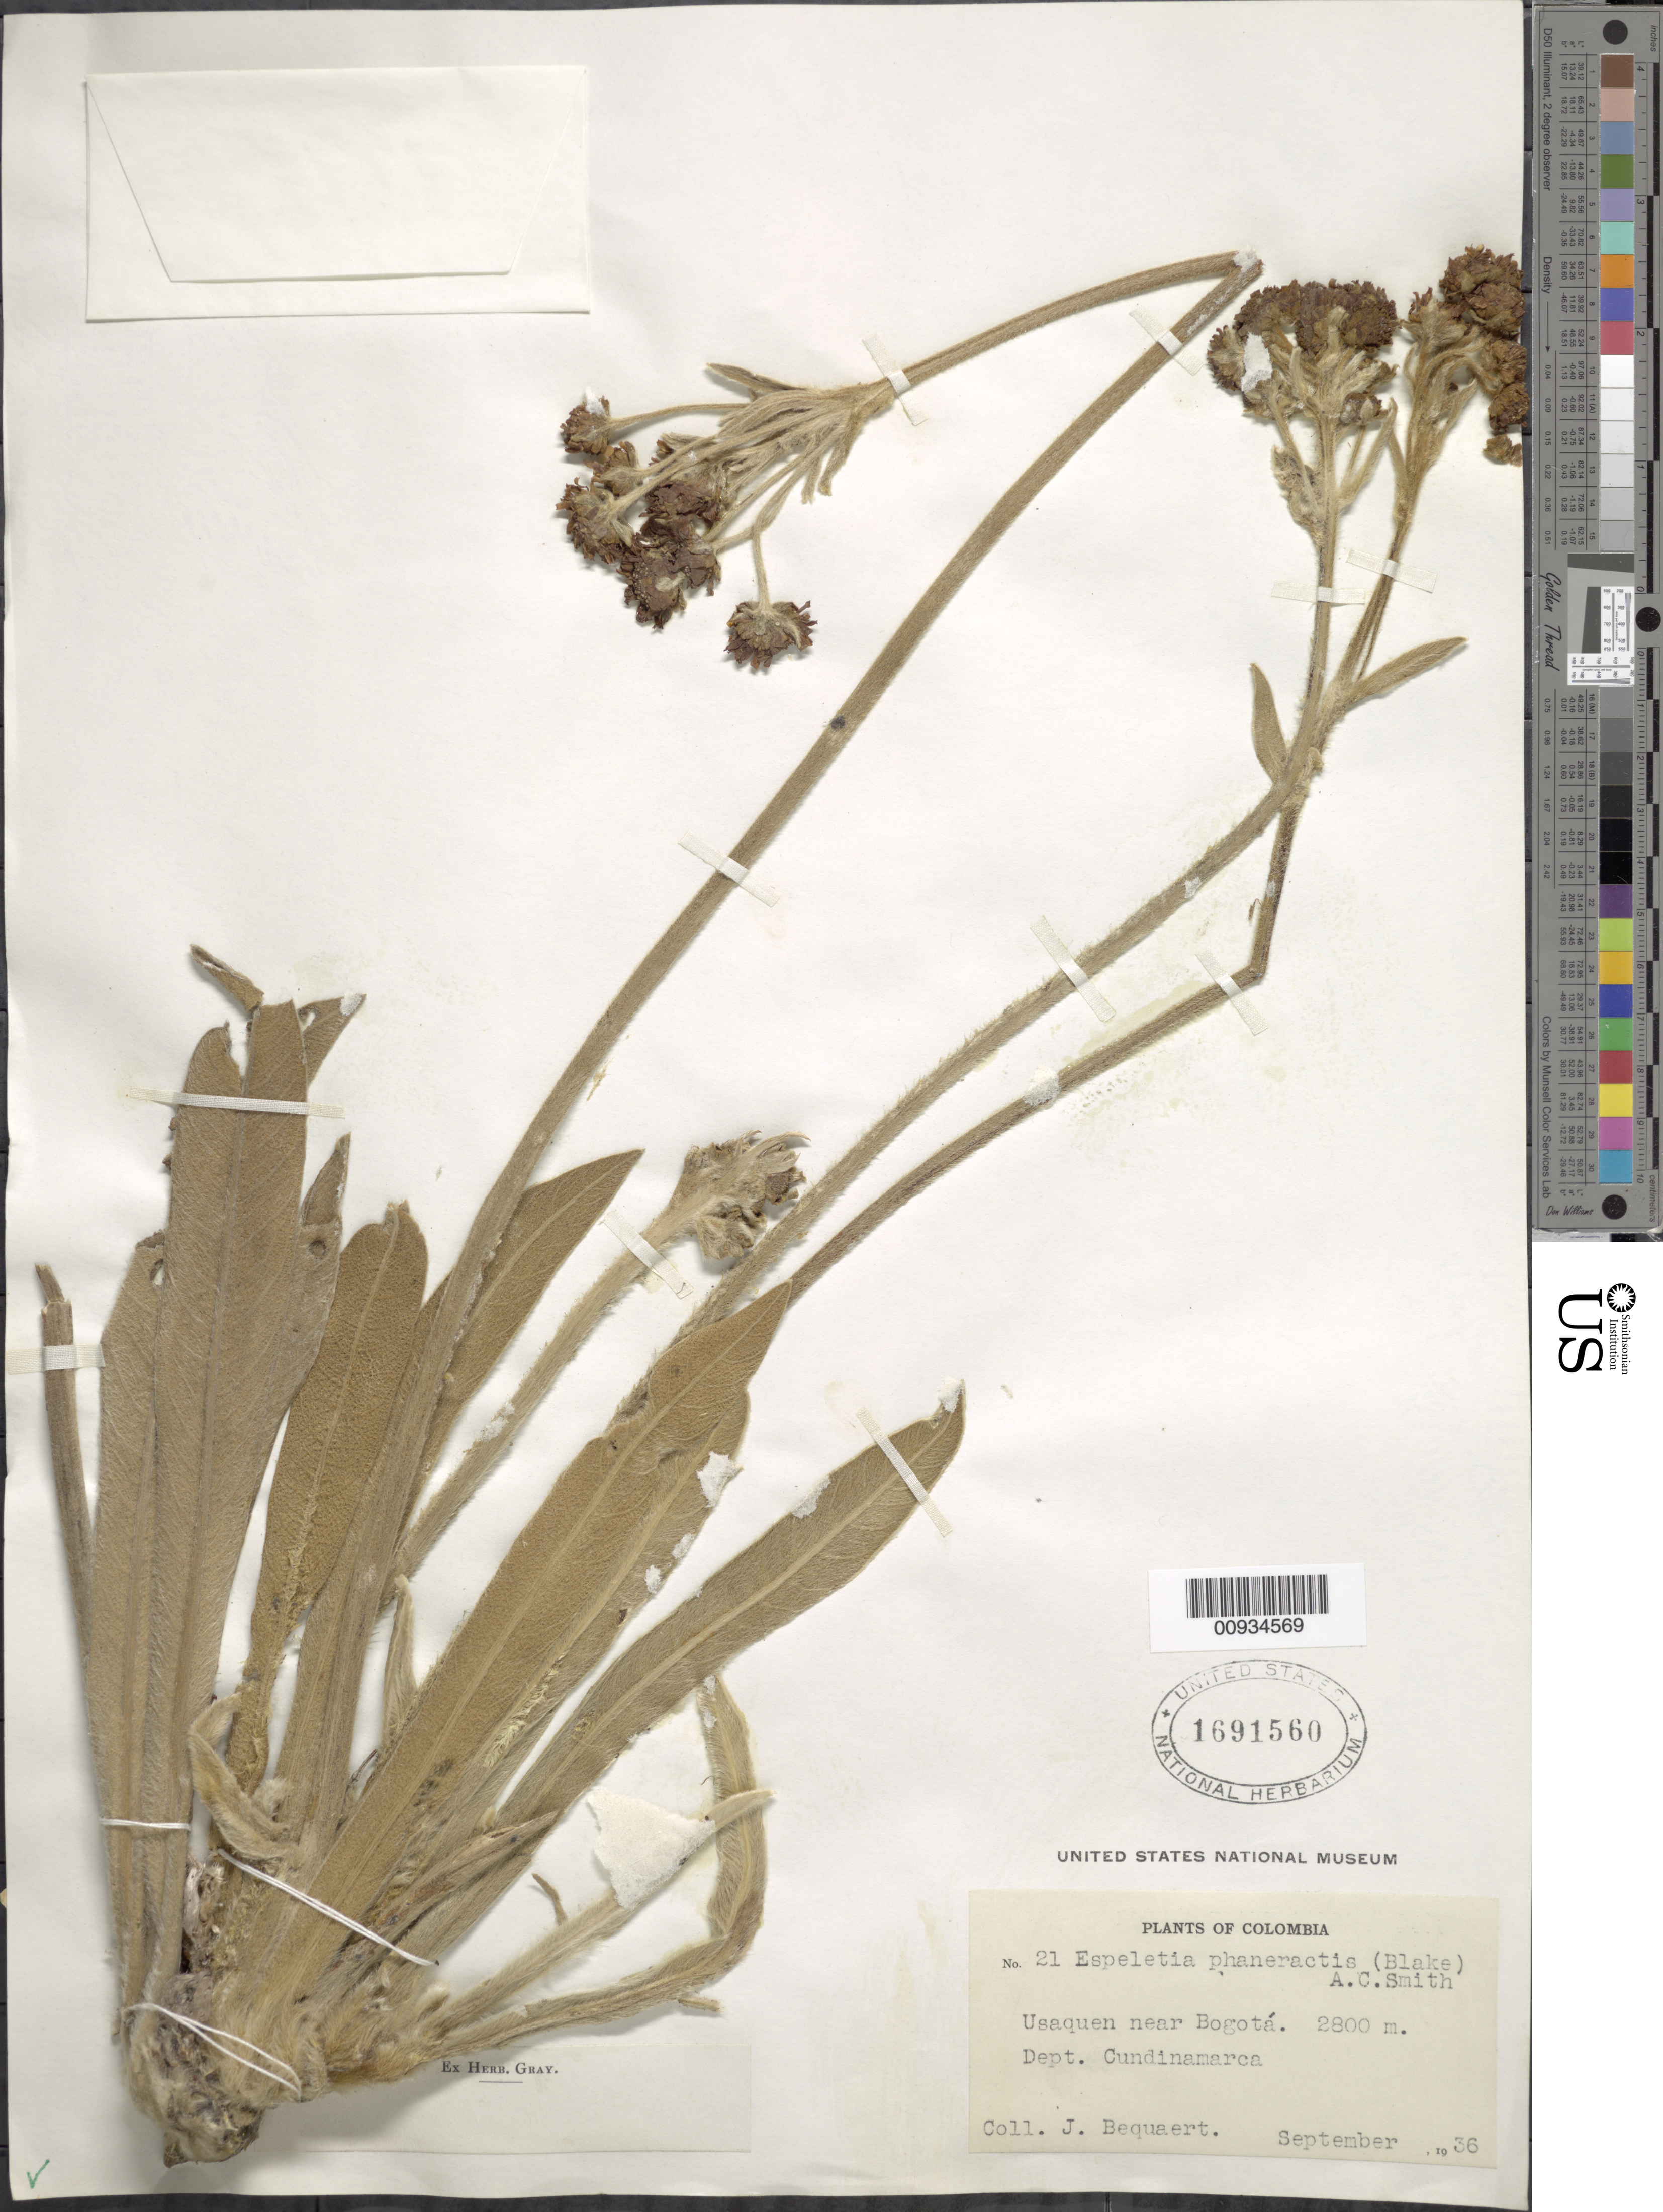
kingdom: Plantae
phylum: Tracheophyta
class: Magnoliopsida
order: Asterales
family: Asteraceae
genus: Espeletiopsis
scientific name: Espeletiopsis corymbosa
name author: (Humb. & Bonpl.) Cuatrec.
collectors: J. Bequaert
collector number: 21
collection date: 1936-09-01/1936-09-30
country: Colombia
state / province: Cundinamarca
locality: Usaquén, near Bogotá.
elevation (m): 2800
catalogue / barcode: US 1691560